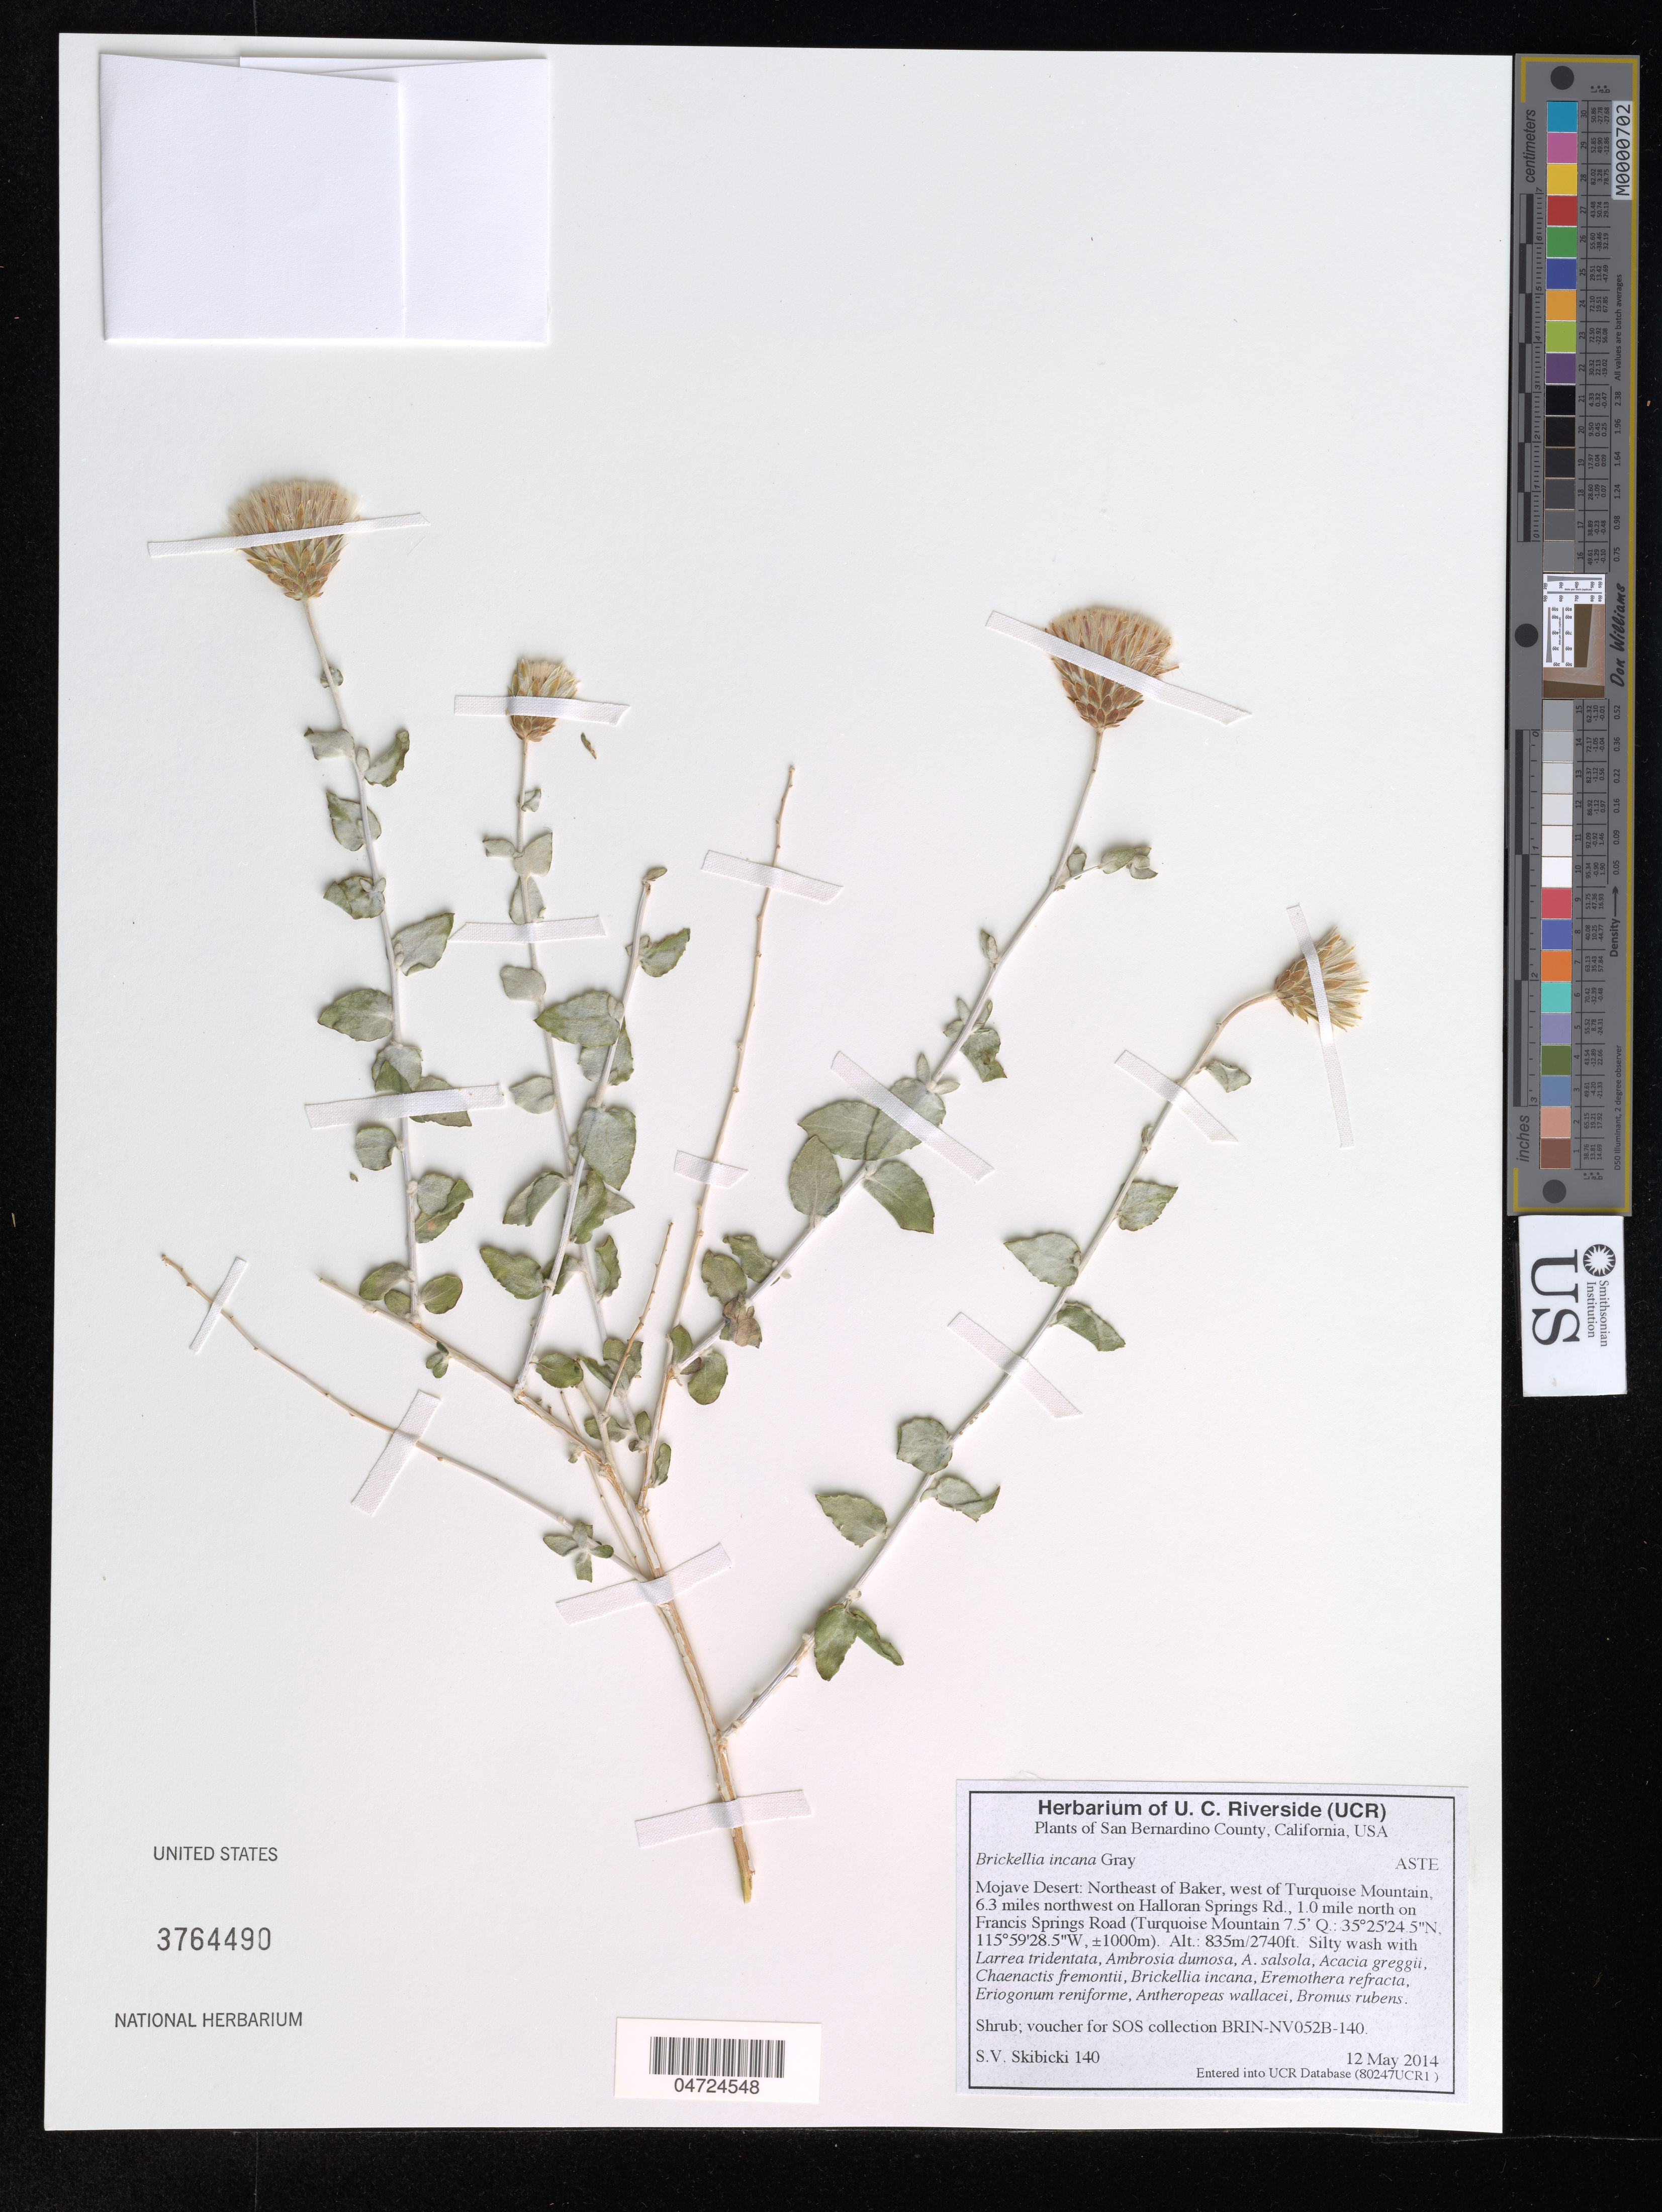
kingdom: Plantae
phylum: Tracheophyta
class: Magnoliopsida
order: Asterales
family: Asteraceae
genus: Brickellia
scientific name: Brickellia incana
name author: A. Gray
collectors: S. Skibicki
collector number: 140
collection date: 2014-05-12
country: United States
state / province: California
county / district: San Bernardino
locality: San Bernardino County. Mojave Desert: Northeast of Baker, west of Turquoise Mountain, 6.3 miles northwest on Halloran Springs Rd., 1.0 mile north on Francis Springs Road (Turquoise Mountain 7.5' Q.)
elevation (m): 835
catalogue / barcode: US 3764490